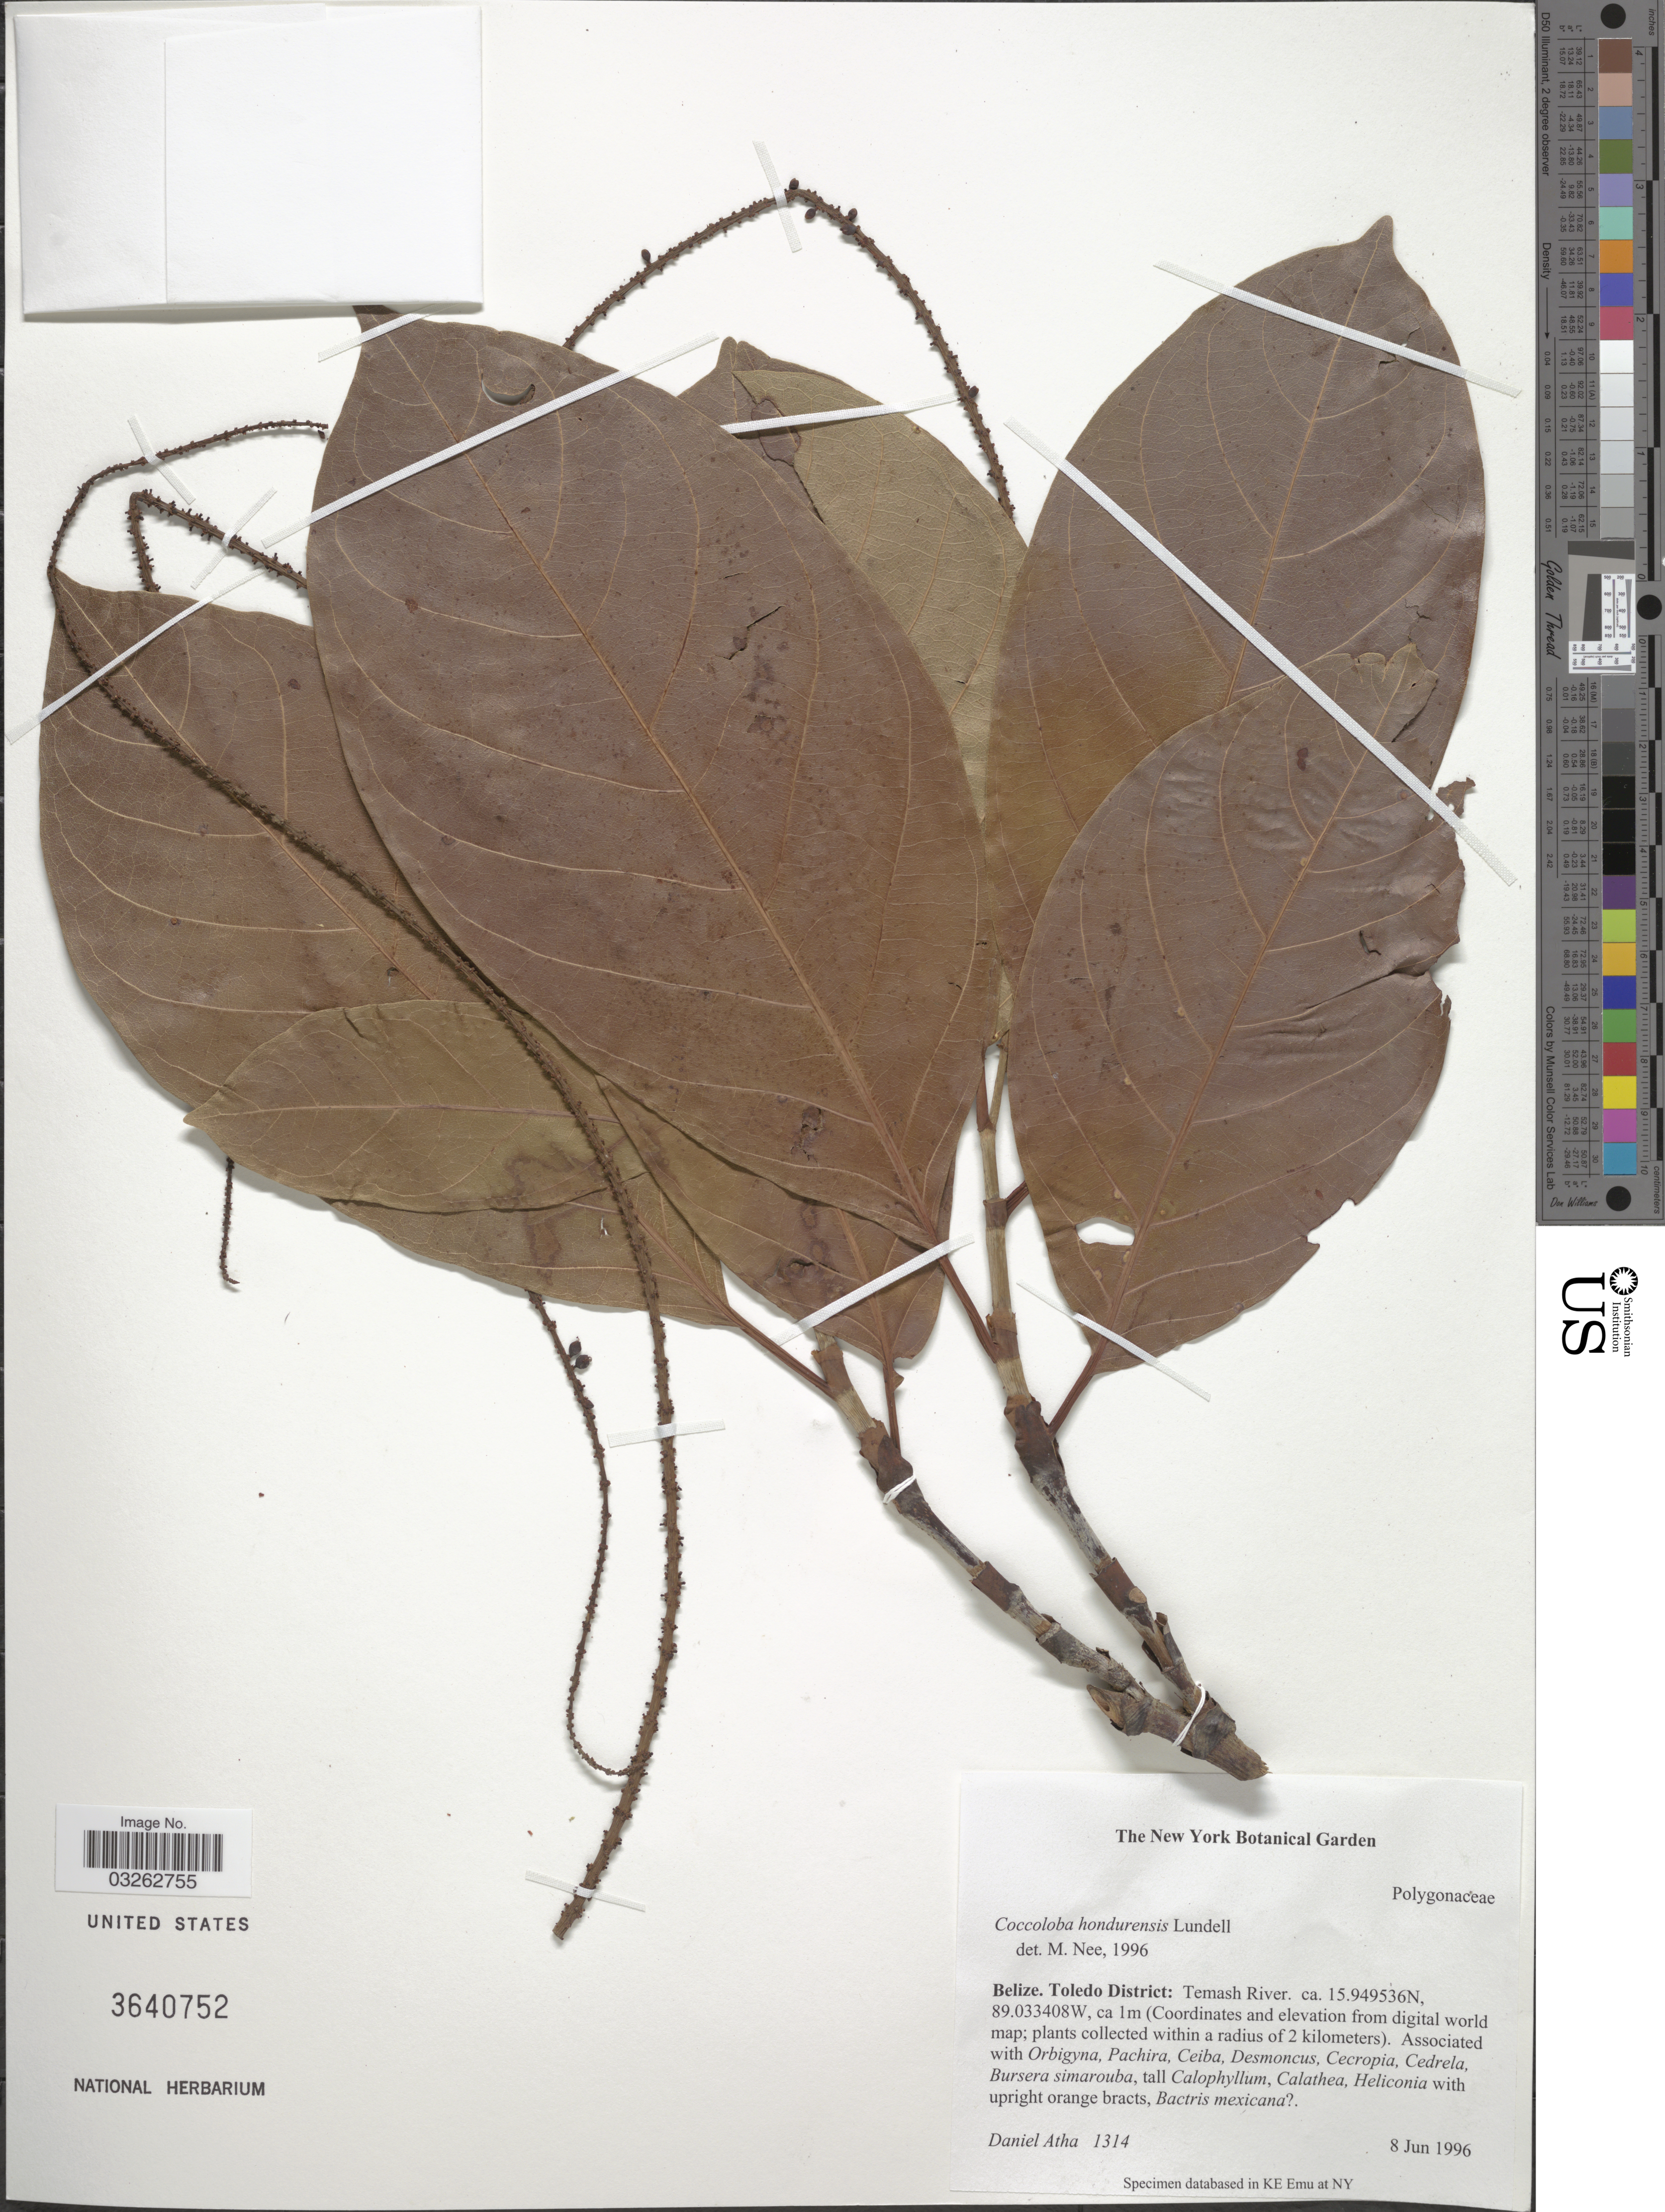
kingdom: Plantae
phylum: Tracheophyta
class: Magnoliopsida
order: Caryophyllales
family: Polygonaceae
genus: Coccoloba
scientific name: Coccoloba hondurensis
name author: Lundell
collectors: D. Atha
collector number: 1314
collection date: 1996-06-08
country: Belize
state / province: Toledo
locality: Toledo District: Temash River.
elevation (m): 1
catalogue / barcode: US 3640752